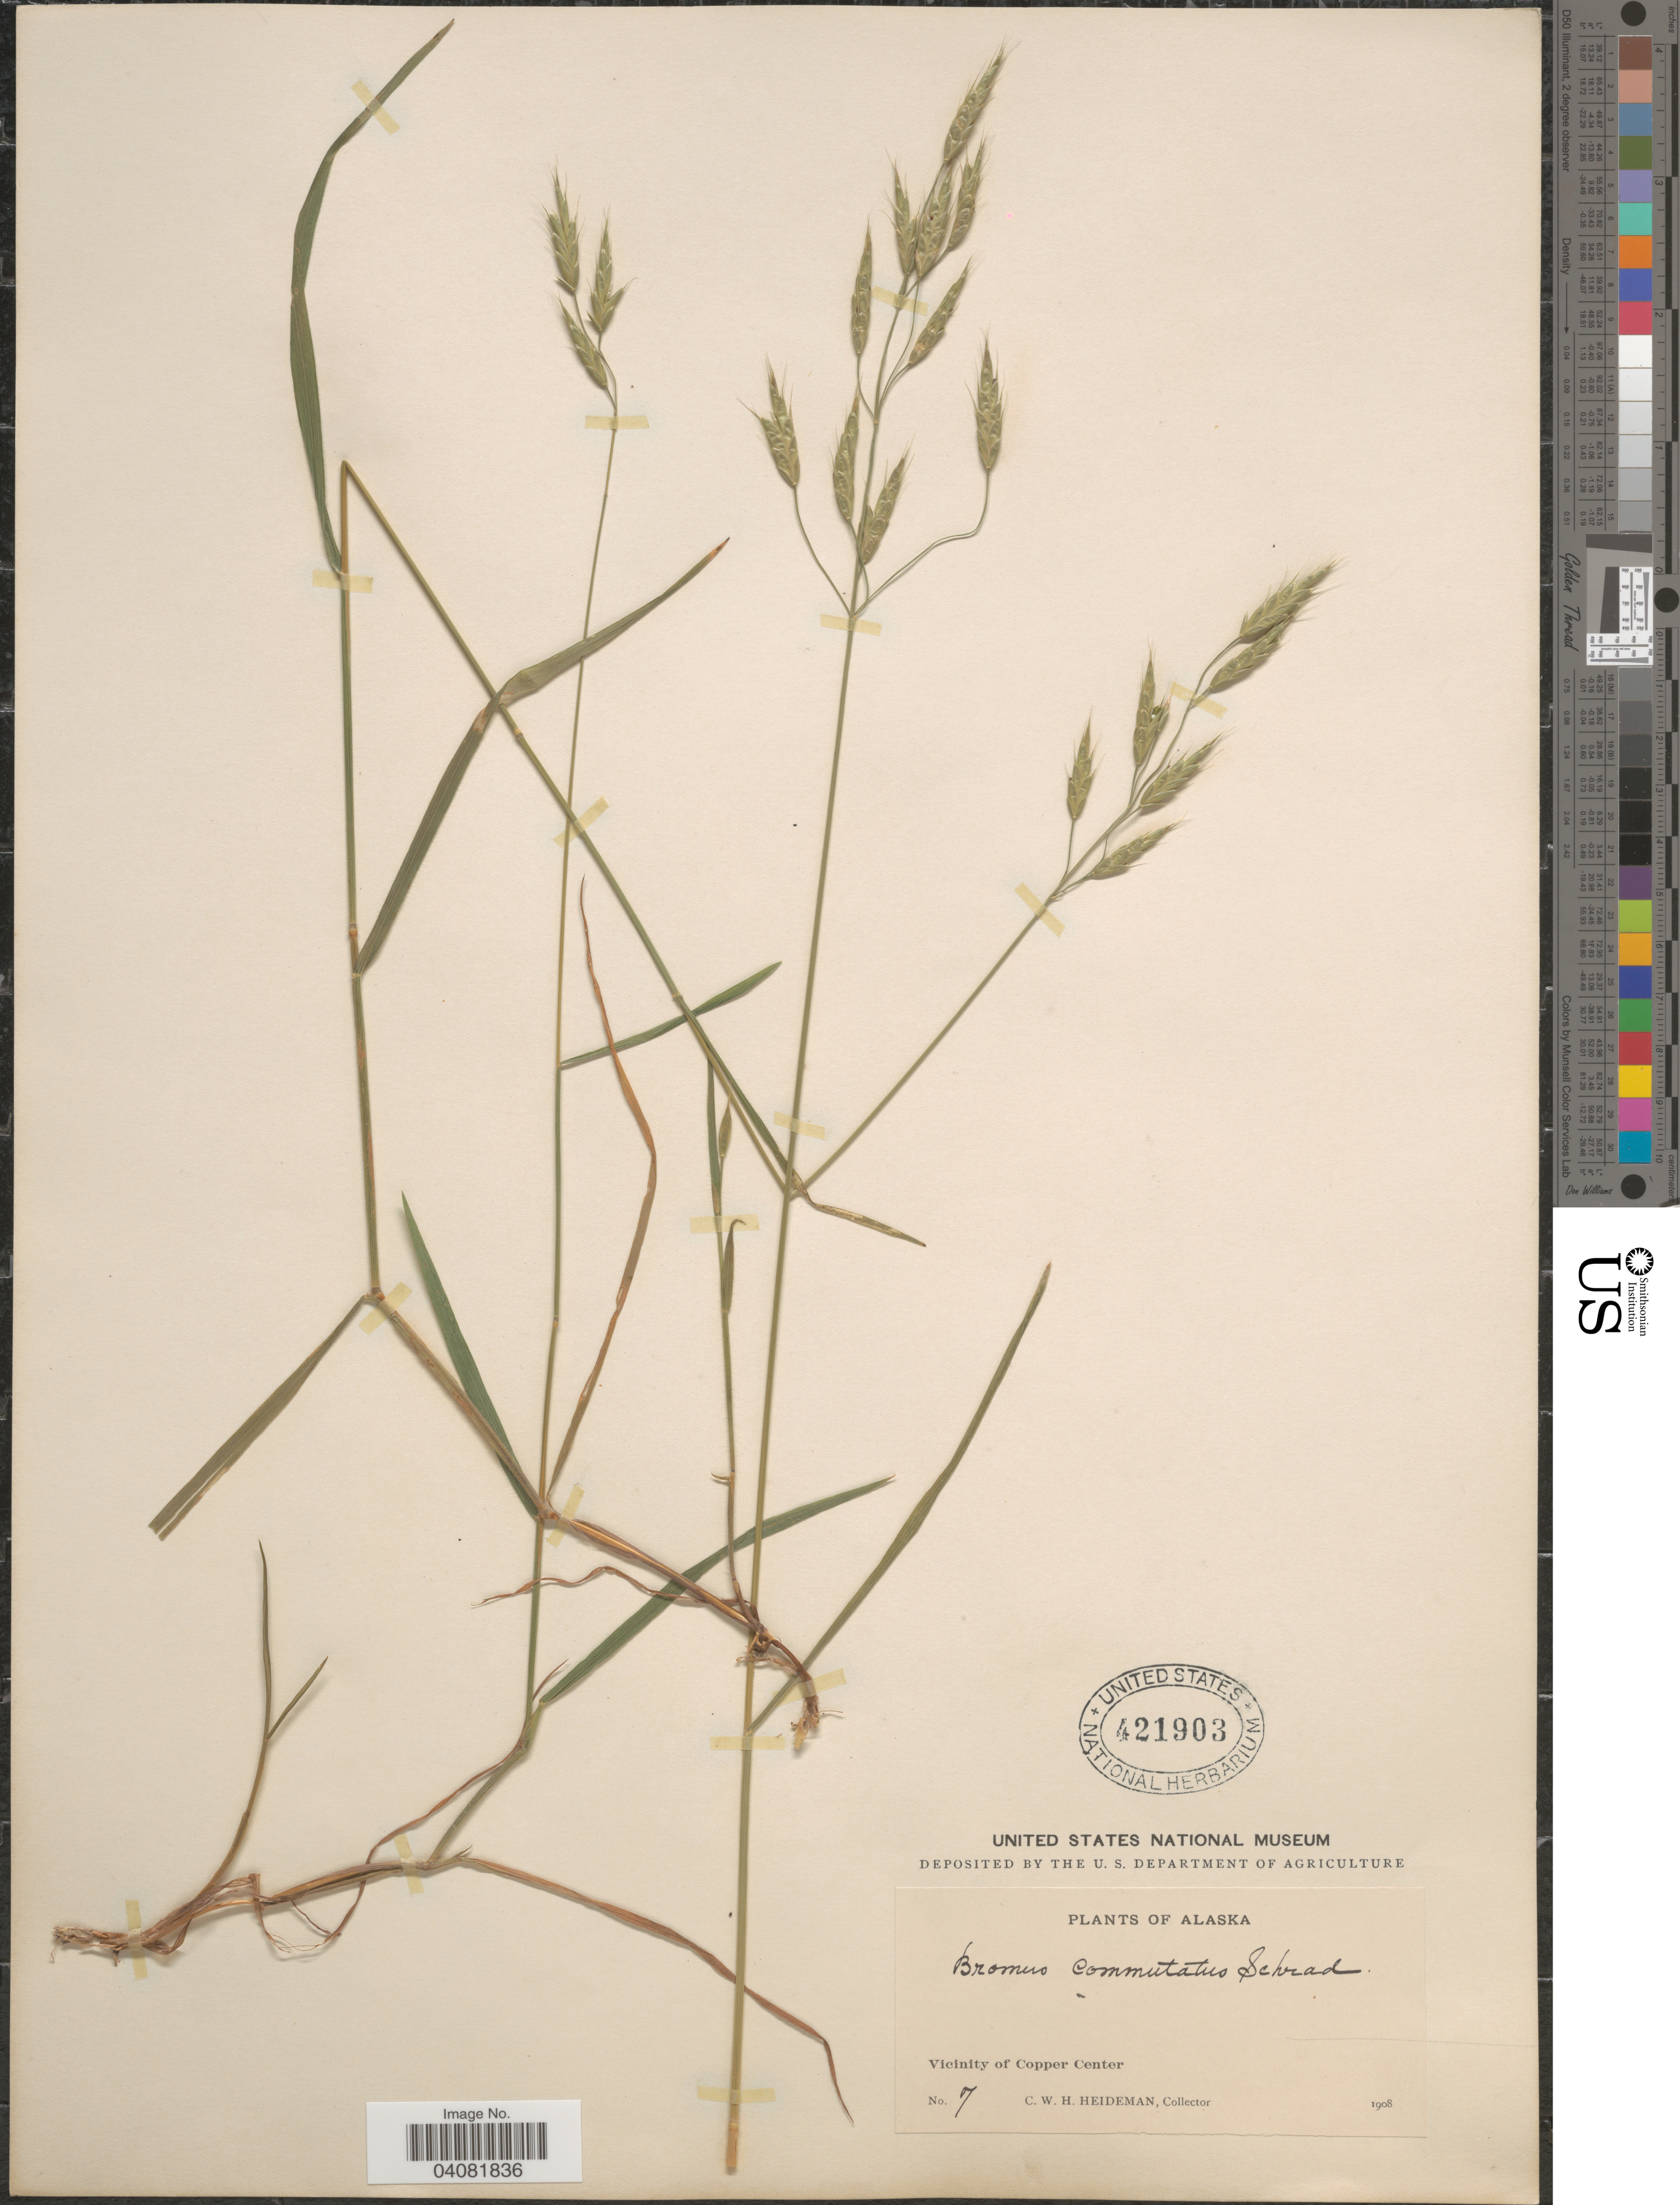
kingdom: Plantae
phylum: Tracheophyta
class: Liliopsida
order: Poales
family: Poaceae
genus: Bromus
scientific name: Bromus commutatus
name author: Schrad.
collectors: C. Heideman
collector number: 7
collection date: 1908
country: United States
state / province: Alaska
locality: Vicinity of Copper Center.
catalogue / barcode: US 421903